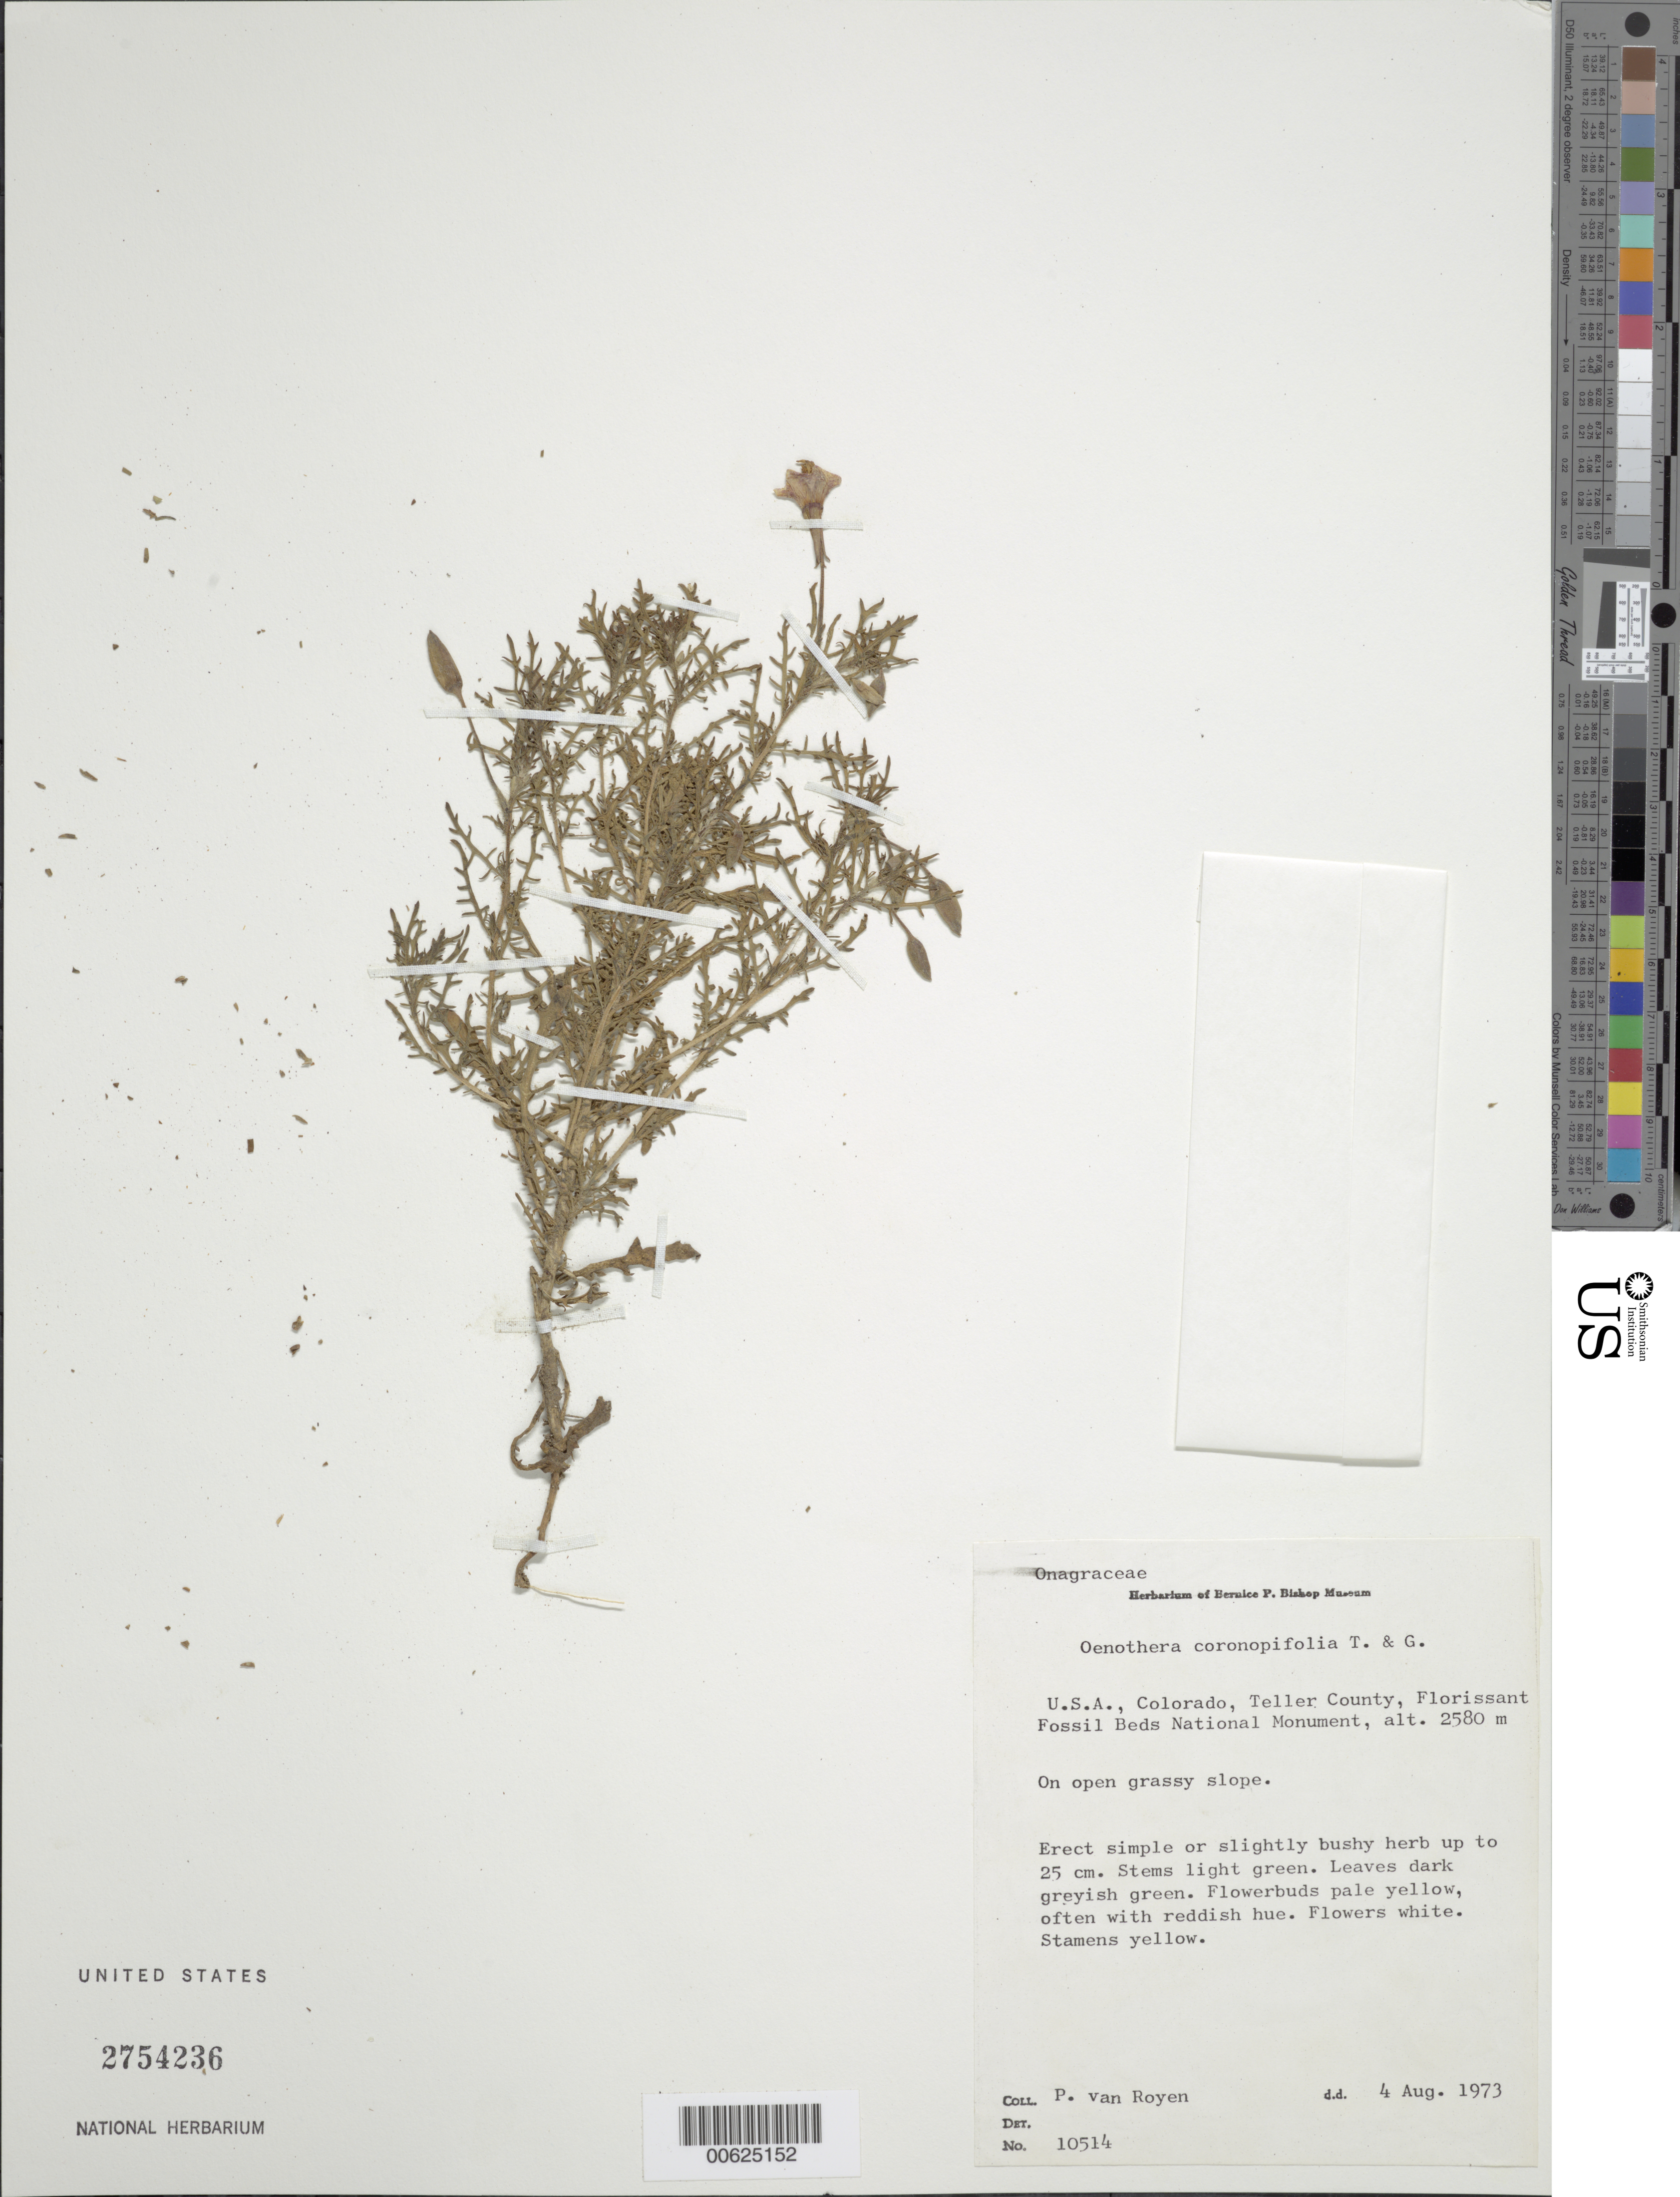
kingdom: Plantae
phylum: Tracheophyta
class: Magnoliopsida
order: Myrtales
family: Onagraceae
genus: Oenothera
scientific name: Oenothera coronopifolia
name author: Torr. & A. Gray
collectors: P. van Royen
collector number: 10514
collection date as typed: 04 Aug 1973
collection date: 1973-08-04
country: United States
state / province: Colorado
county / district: Teller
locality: Florissant Fossil Beds National Monument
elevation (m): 786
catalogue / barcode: US 2754236